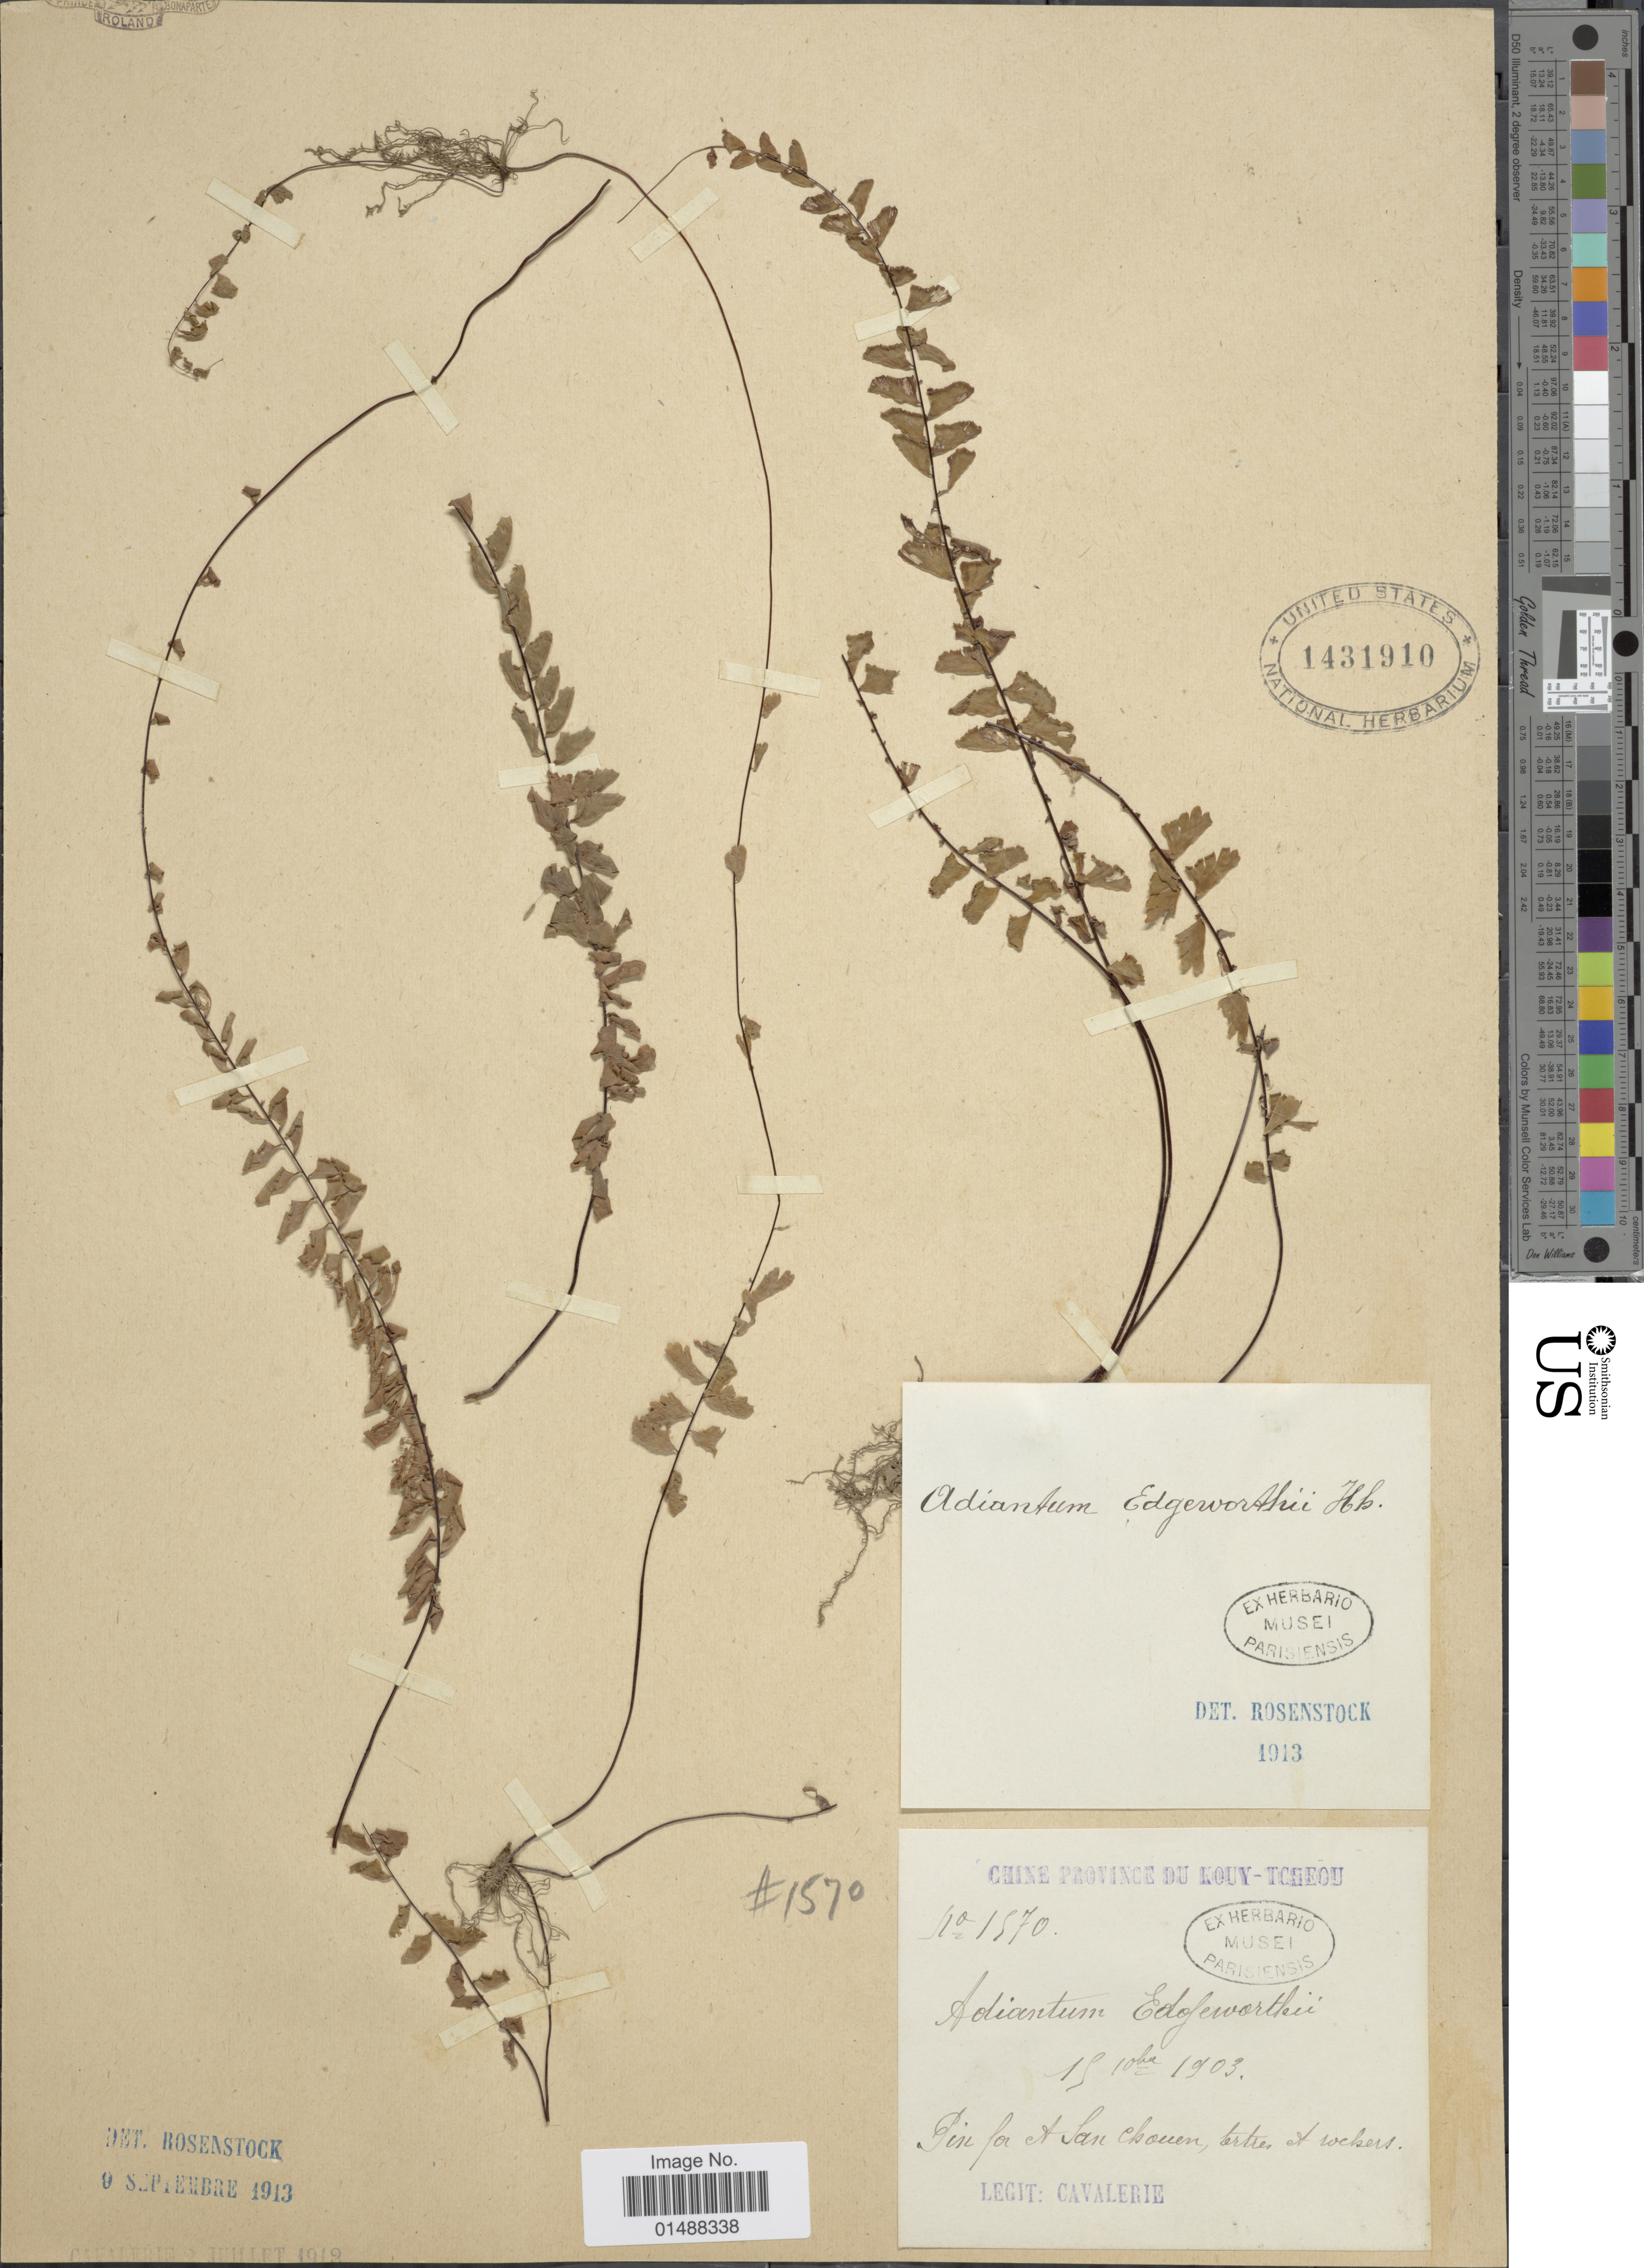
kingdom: Plantae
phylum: Tracheophyta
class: Polypodiopsida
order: Polypodiales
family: Pteridaceae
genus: Adiantum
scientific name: Adiantum edgeworthii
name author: Hook.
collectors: -. Cavalerie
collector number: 1570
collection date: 1903-10-15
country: China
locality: China, province Du Kouy-Tcheou, Pin fa et San Chouen.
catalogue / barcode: US 1431910